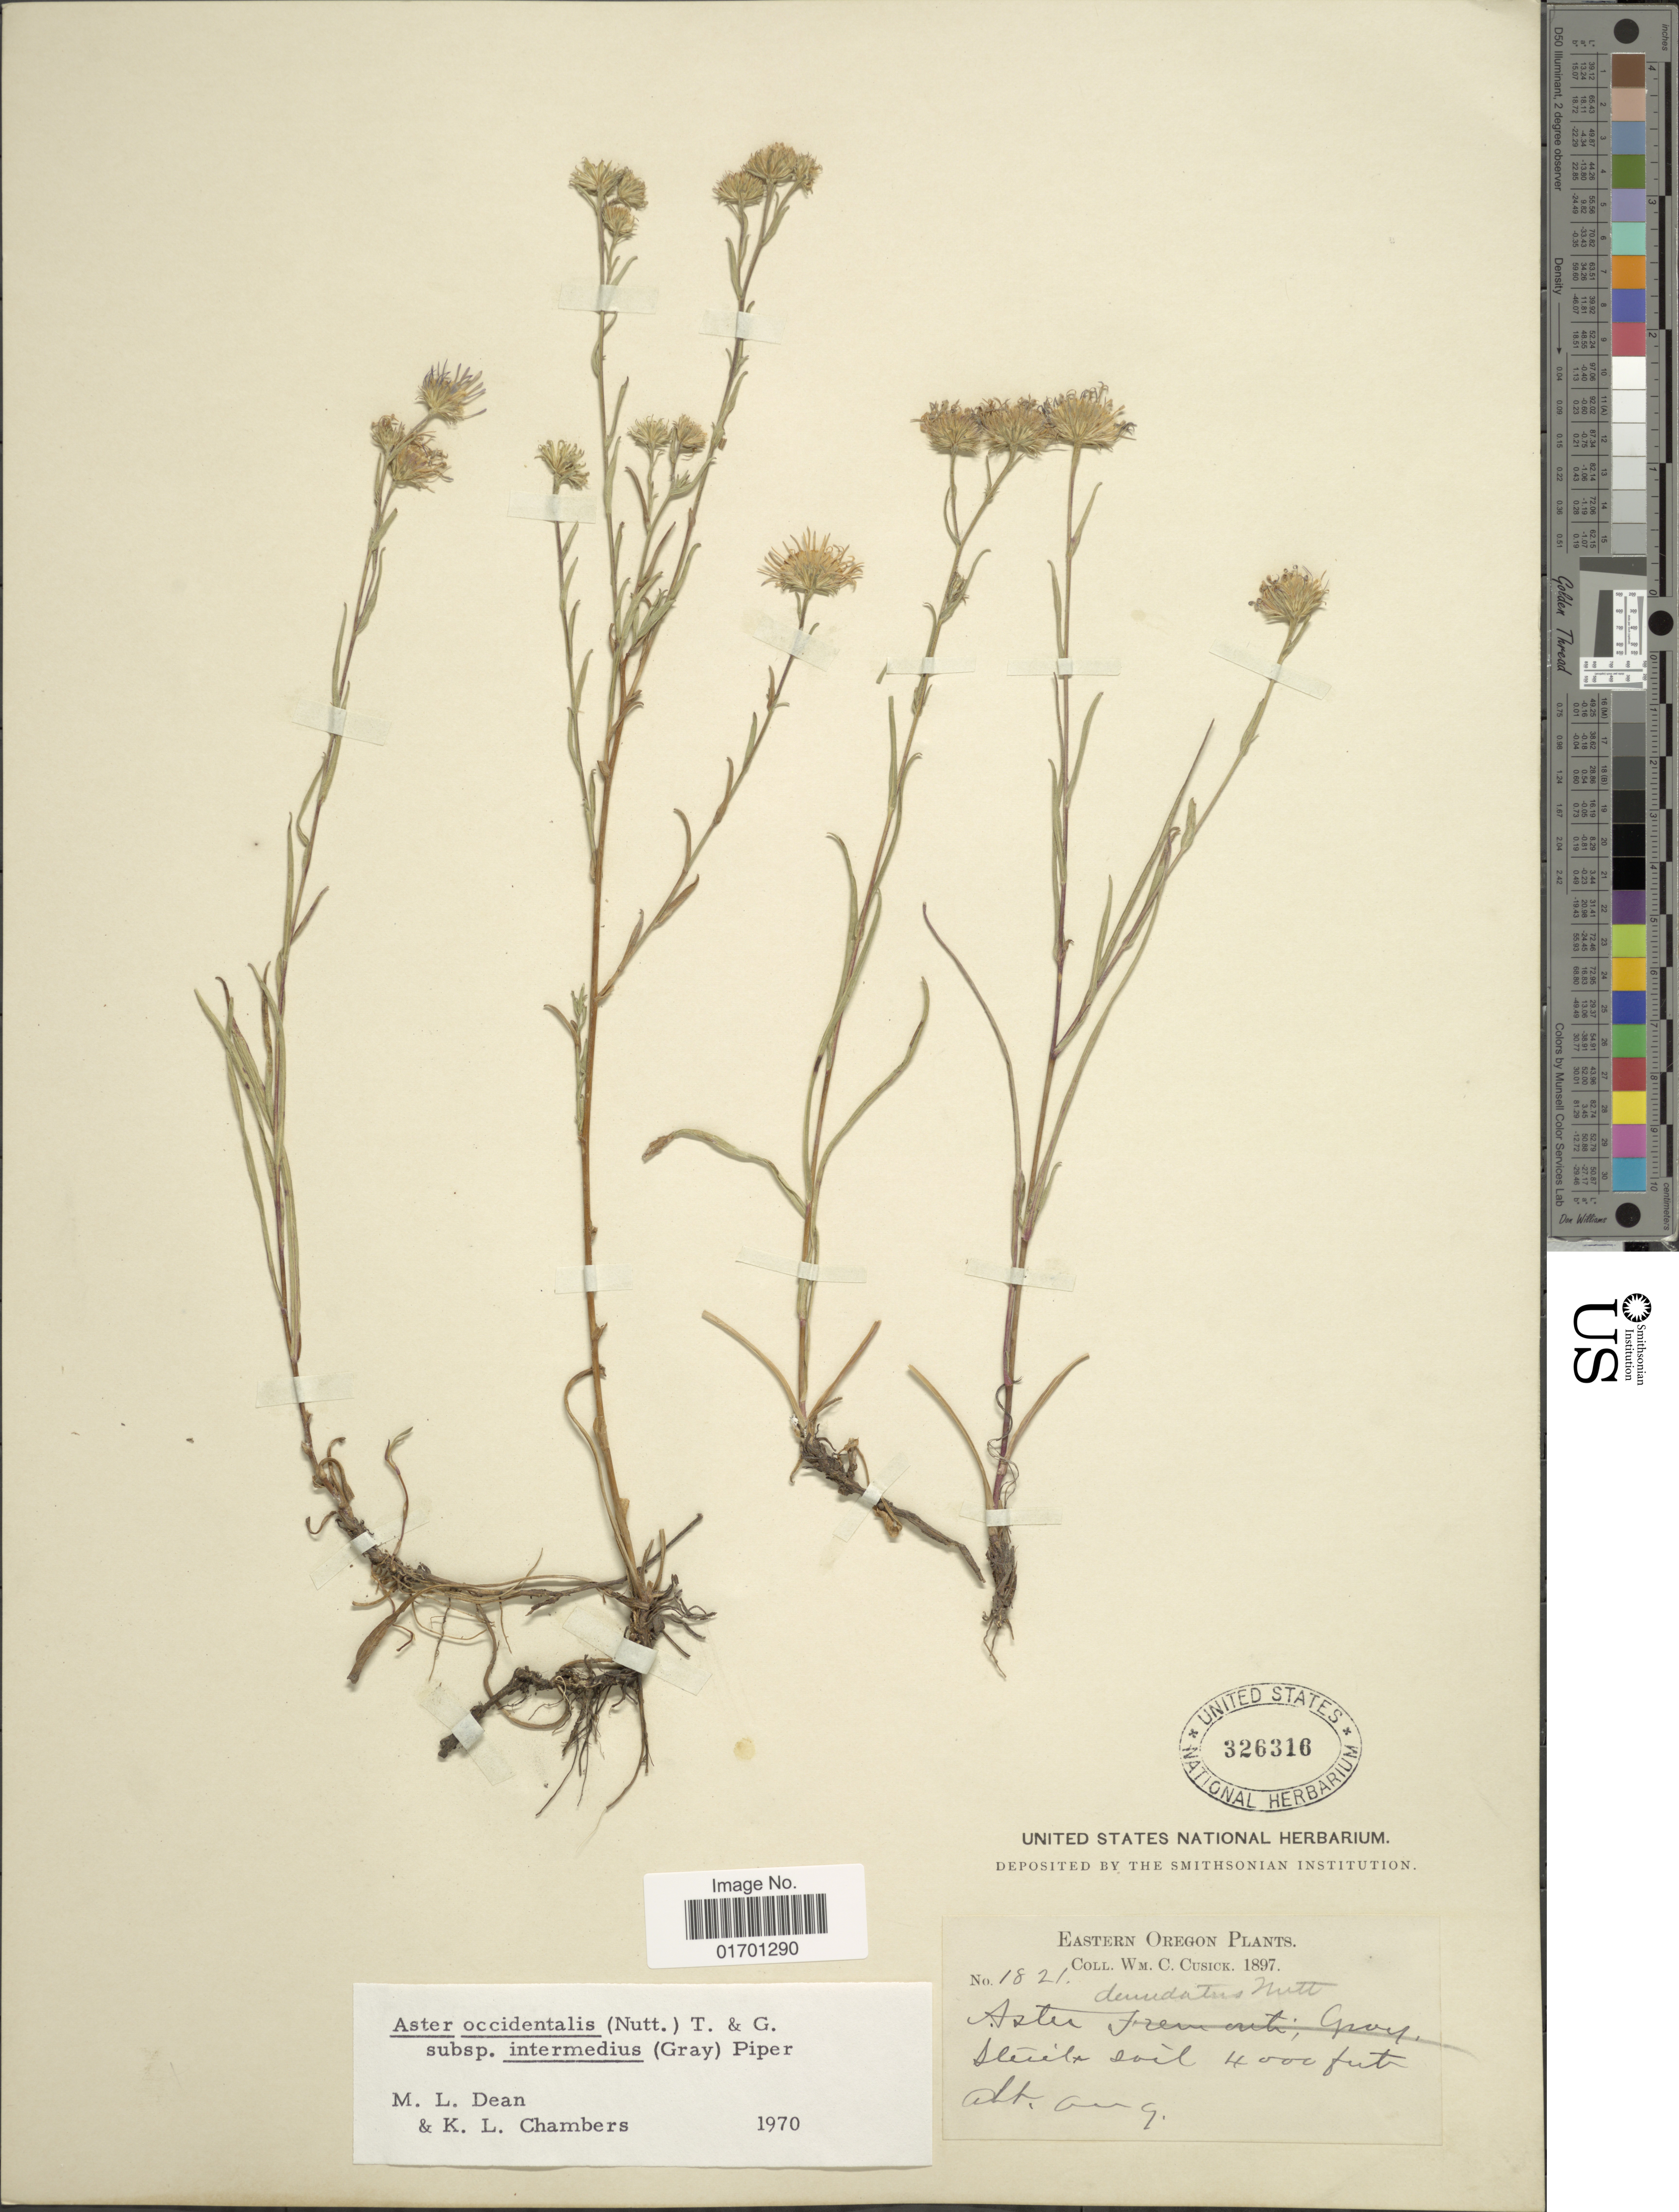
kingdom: Plantae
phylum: Tracheophyta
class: Magnoliopsida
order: Asterales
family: Asteraceae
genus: Symphyotrichum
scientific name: Symphyotrichum spathulatum var. intermedium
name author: (A. Gray) G.L. Nesom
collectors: W. C. Cusick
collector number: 1821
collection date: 1897-09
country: United States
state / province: Oregon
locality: Eastern Oregon, Stelire Soil.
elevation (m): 1219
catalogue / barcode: US 326316